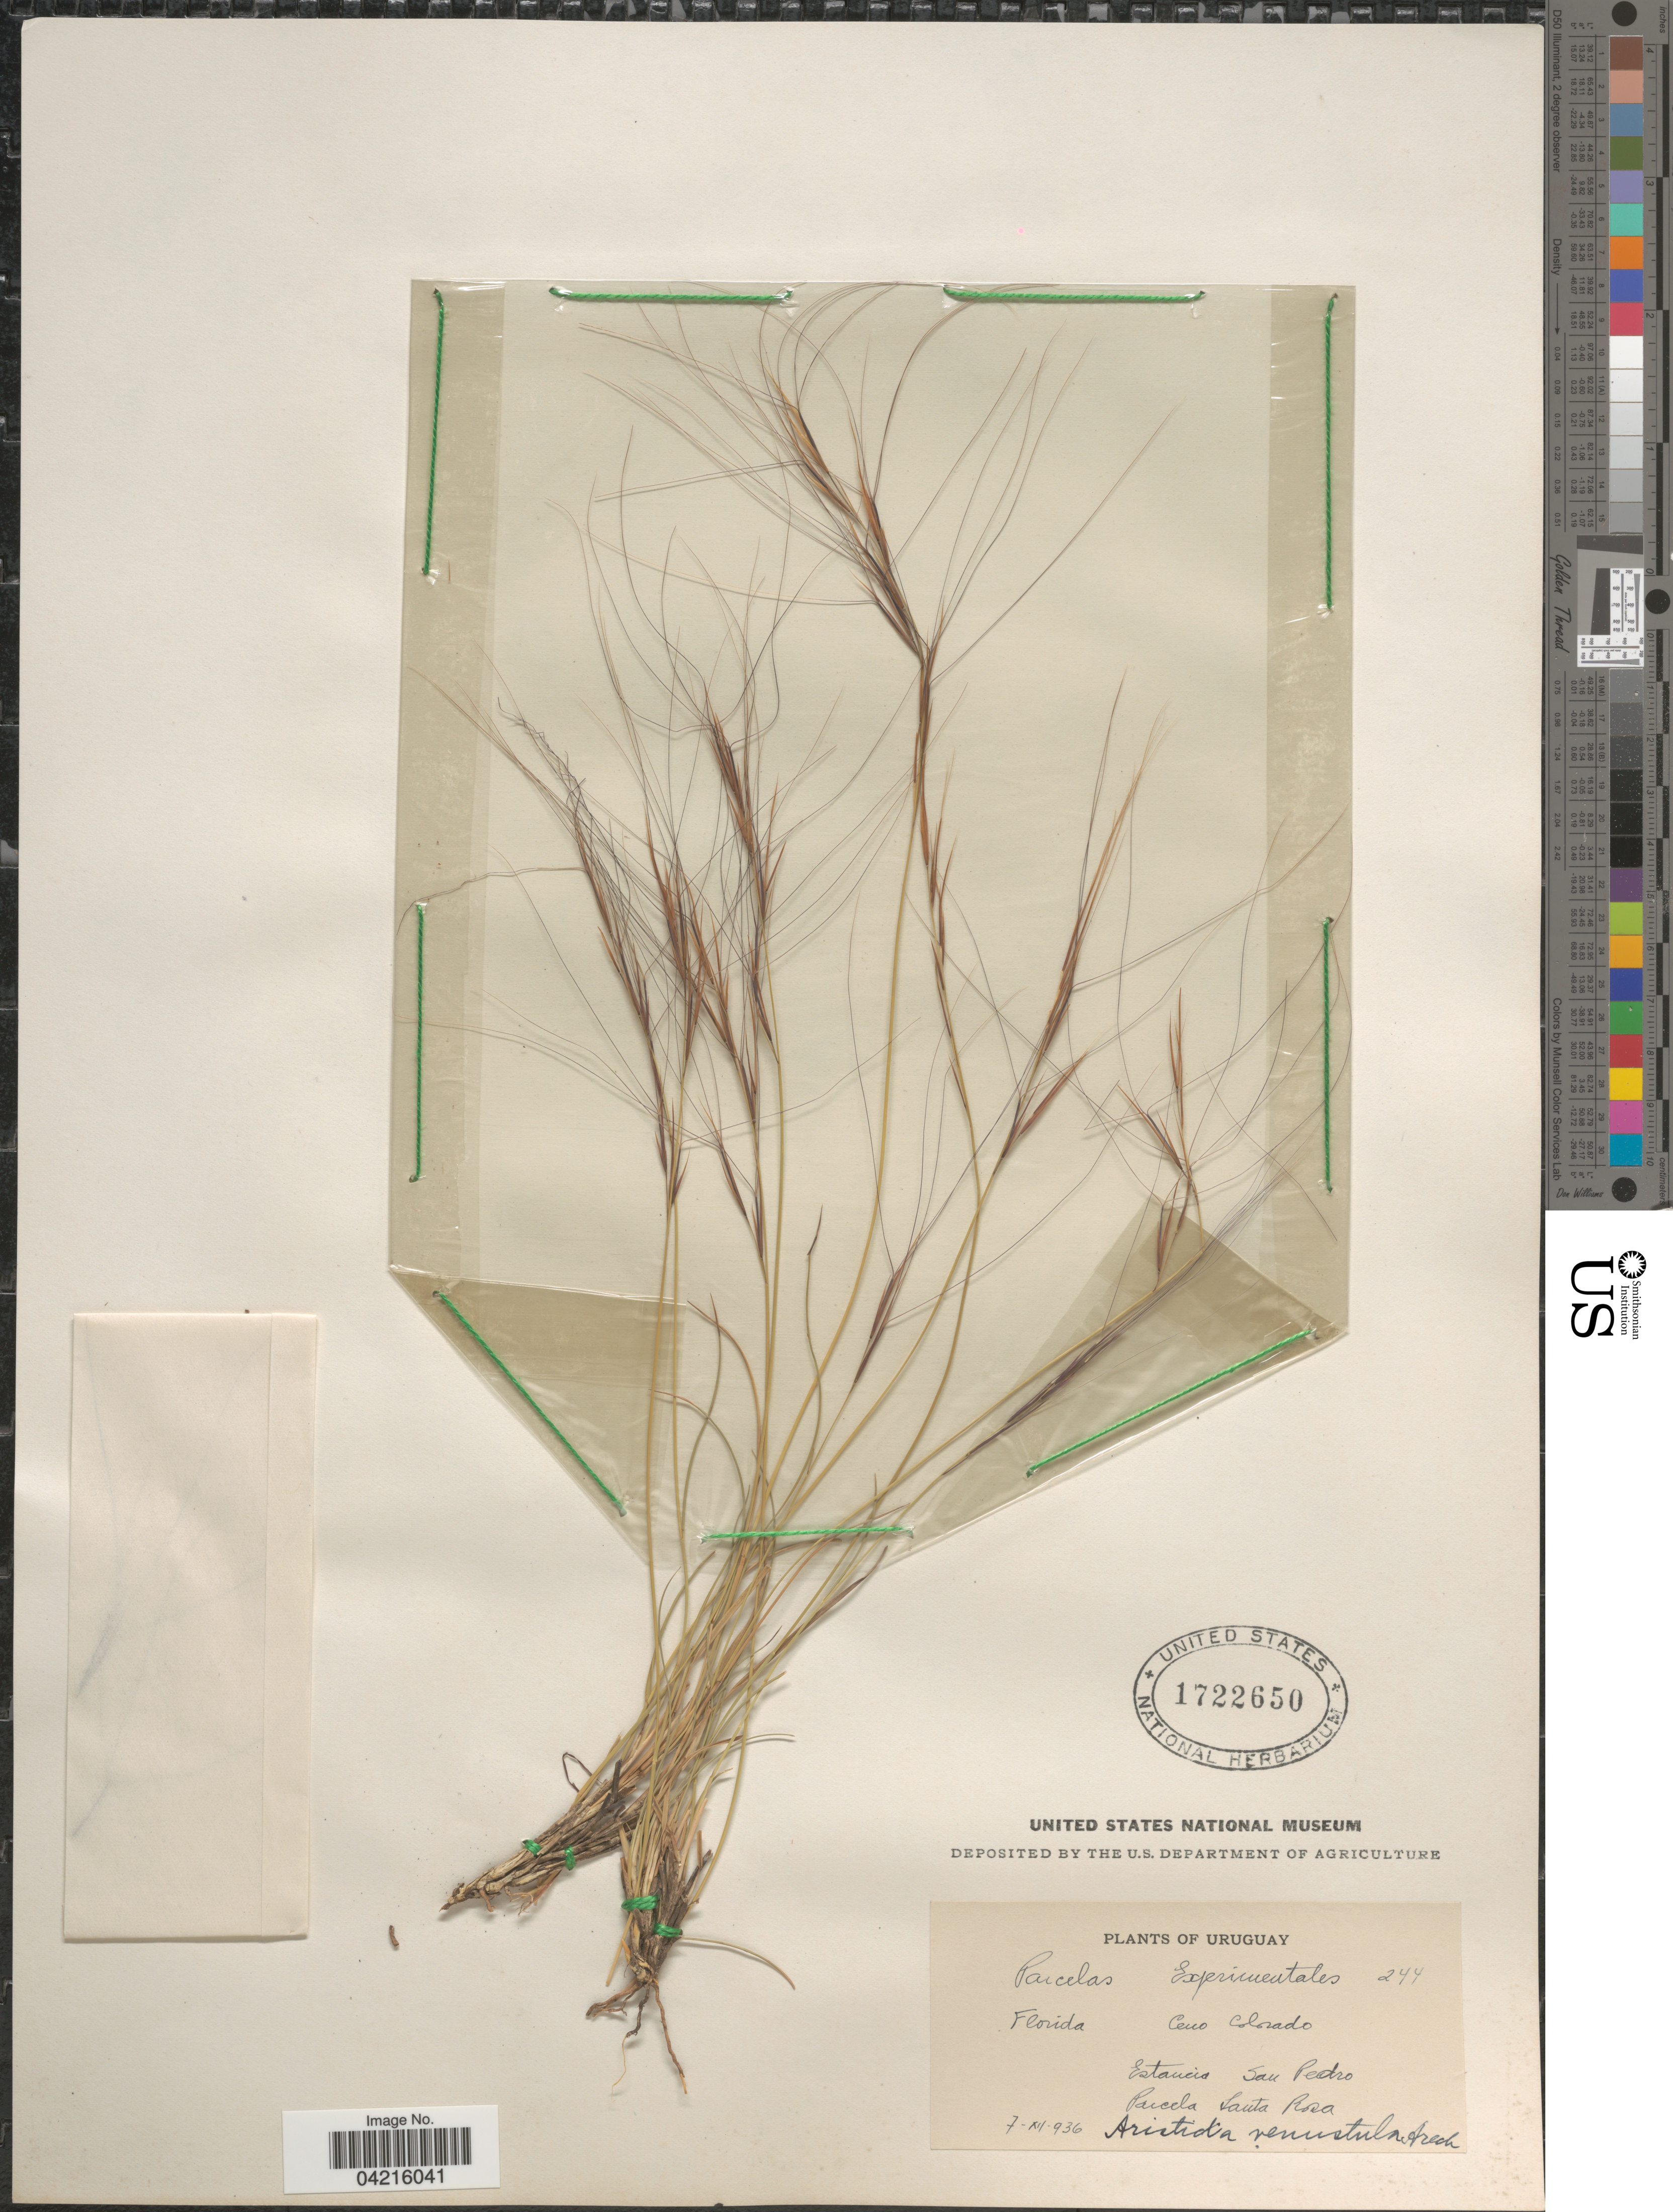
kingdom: Plantae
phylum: Tracheophyta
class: Liliopsida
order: Poales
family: Poaceae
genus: Aristida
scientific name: Aristida venesuelae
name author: Henr.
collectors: ex herb. Parcelas Experimentales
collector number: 244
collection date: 1936-12-07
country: Uruguay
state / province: Florida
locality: Cerro Colorado. Estancia San Pedro. Parcela Santa Rosa.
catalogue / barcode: US 1722650